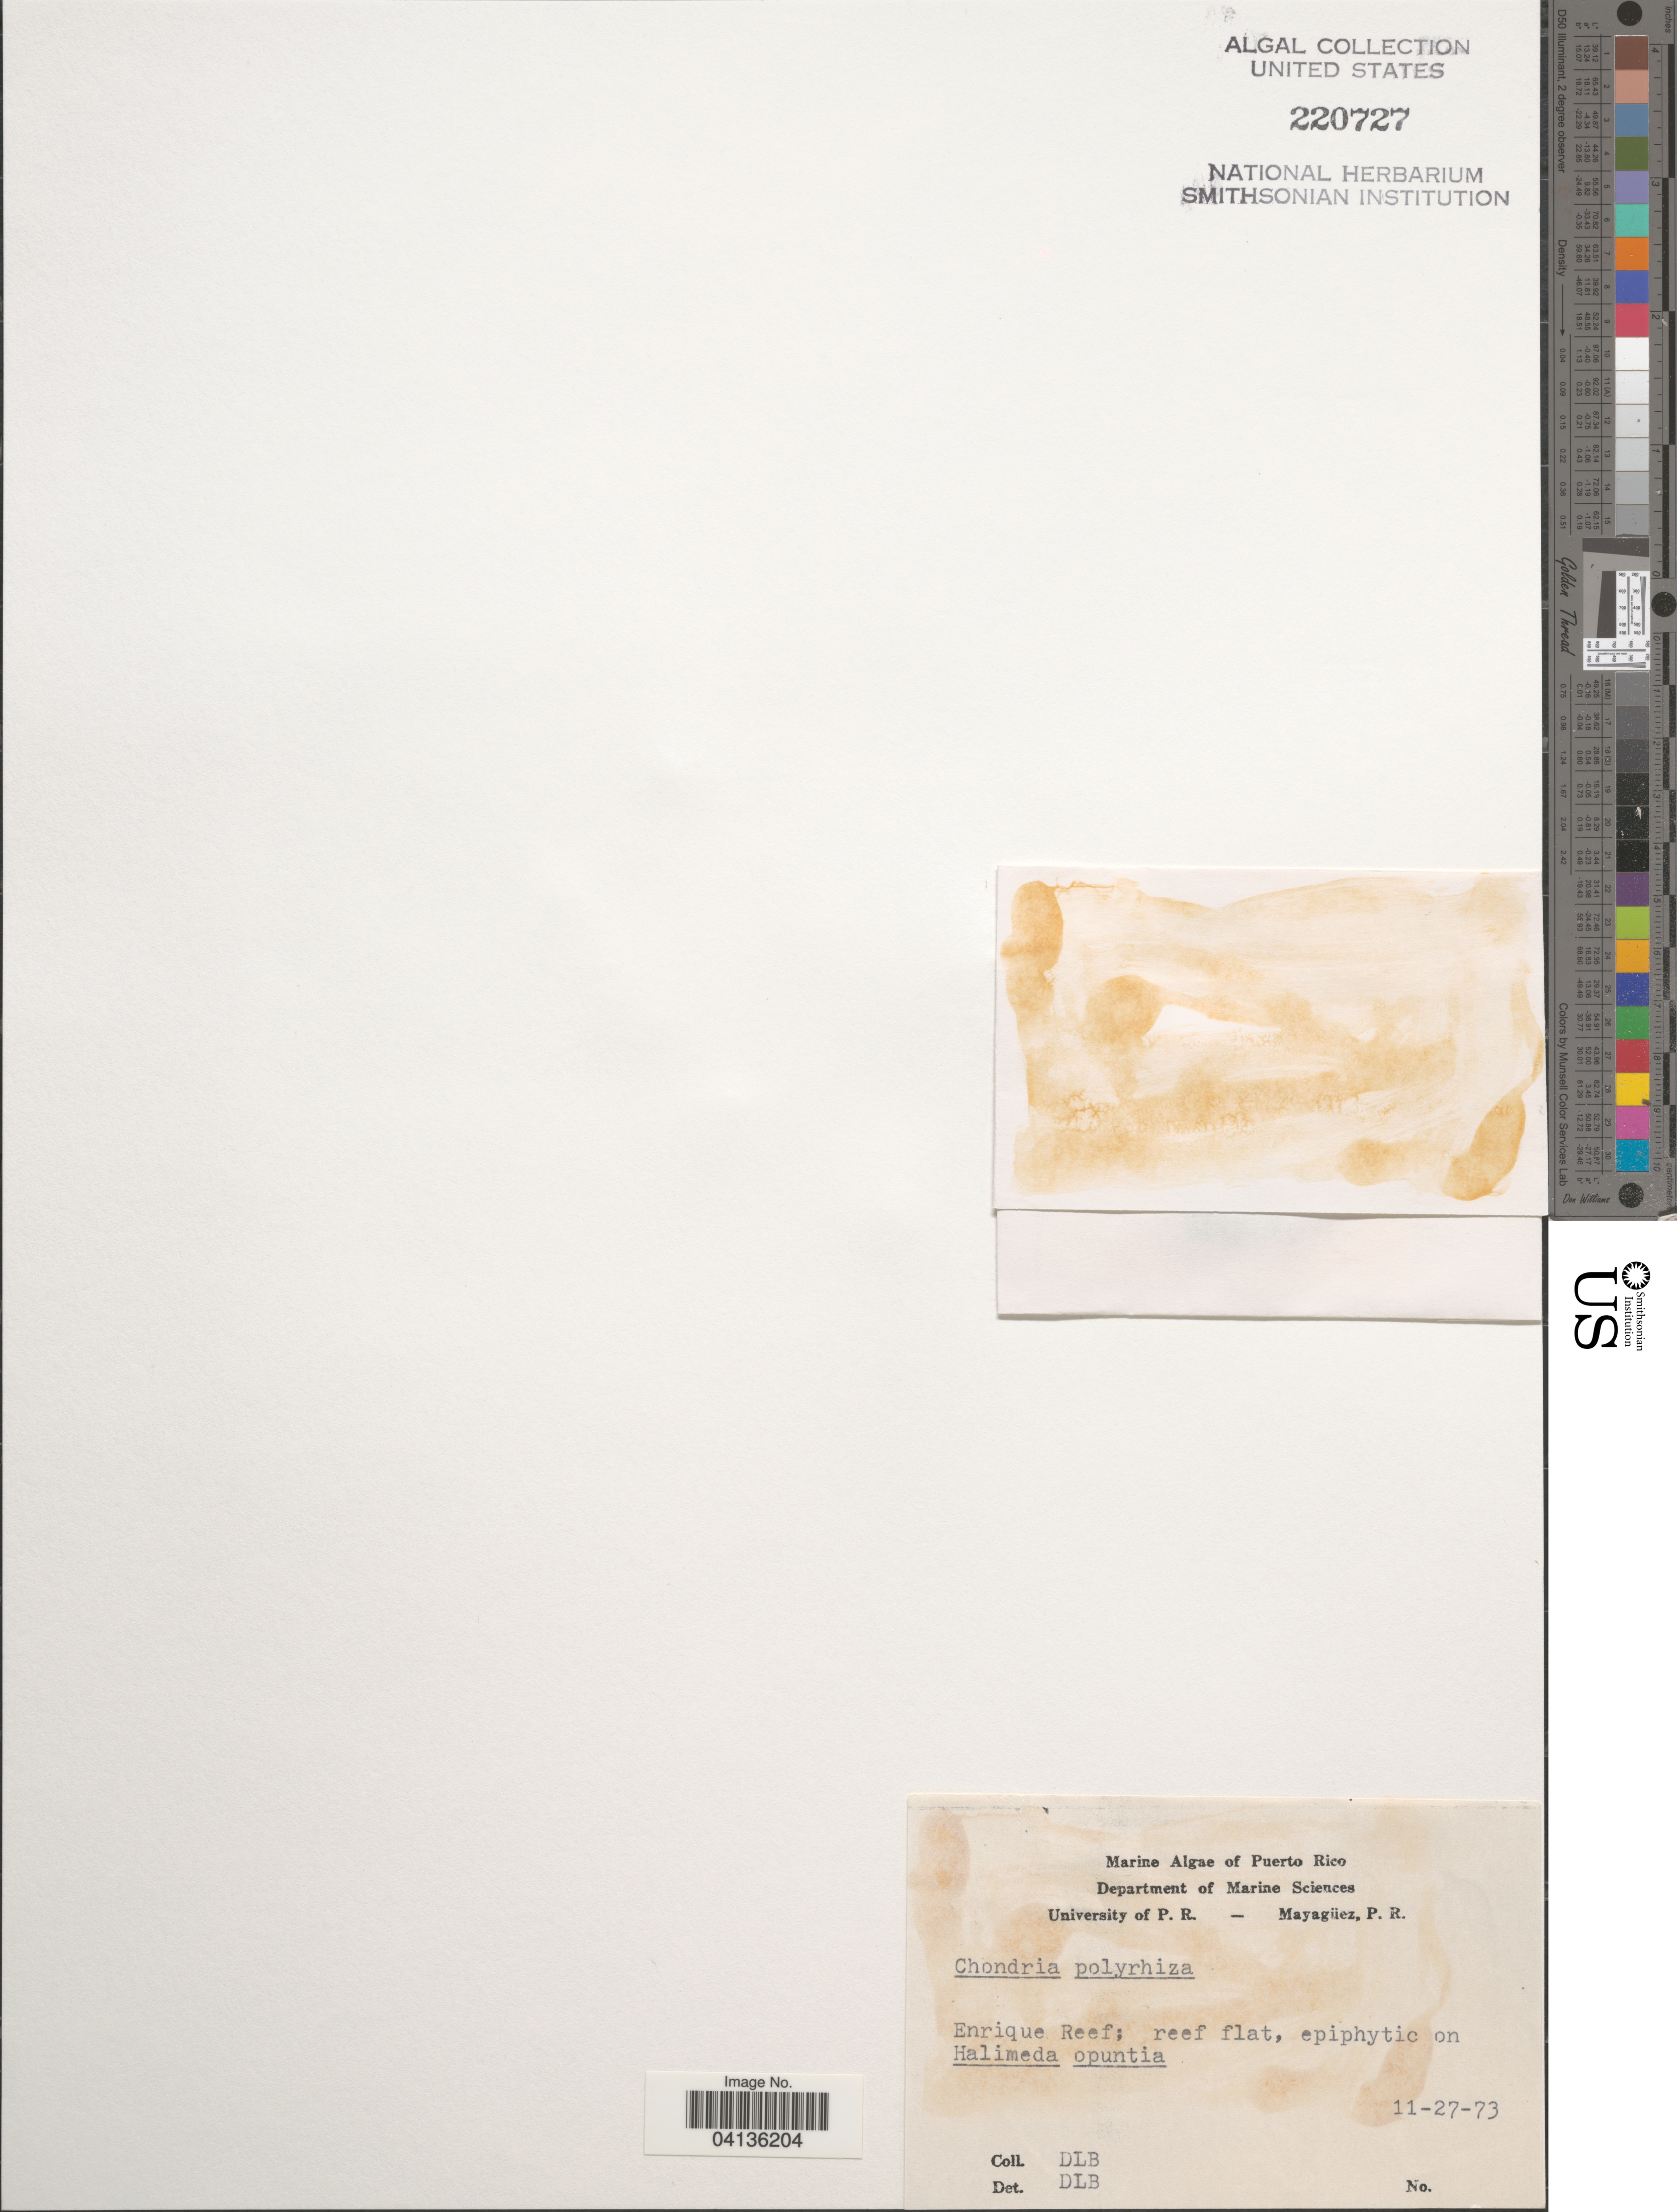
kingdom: Plantae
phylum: Rhodophyta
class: Florideophyceae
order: Ceramiales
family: Rhodomelaceae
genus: Chondria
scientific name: Chondria polyrhiza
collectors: D. L. B.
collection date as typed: Transcribed d/m/y: 27/11/73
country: Puerto Rico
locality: Enrique Reef.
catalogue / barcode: US 220727